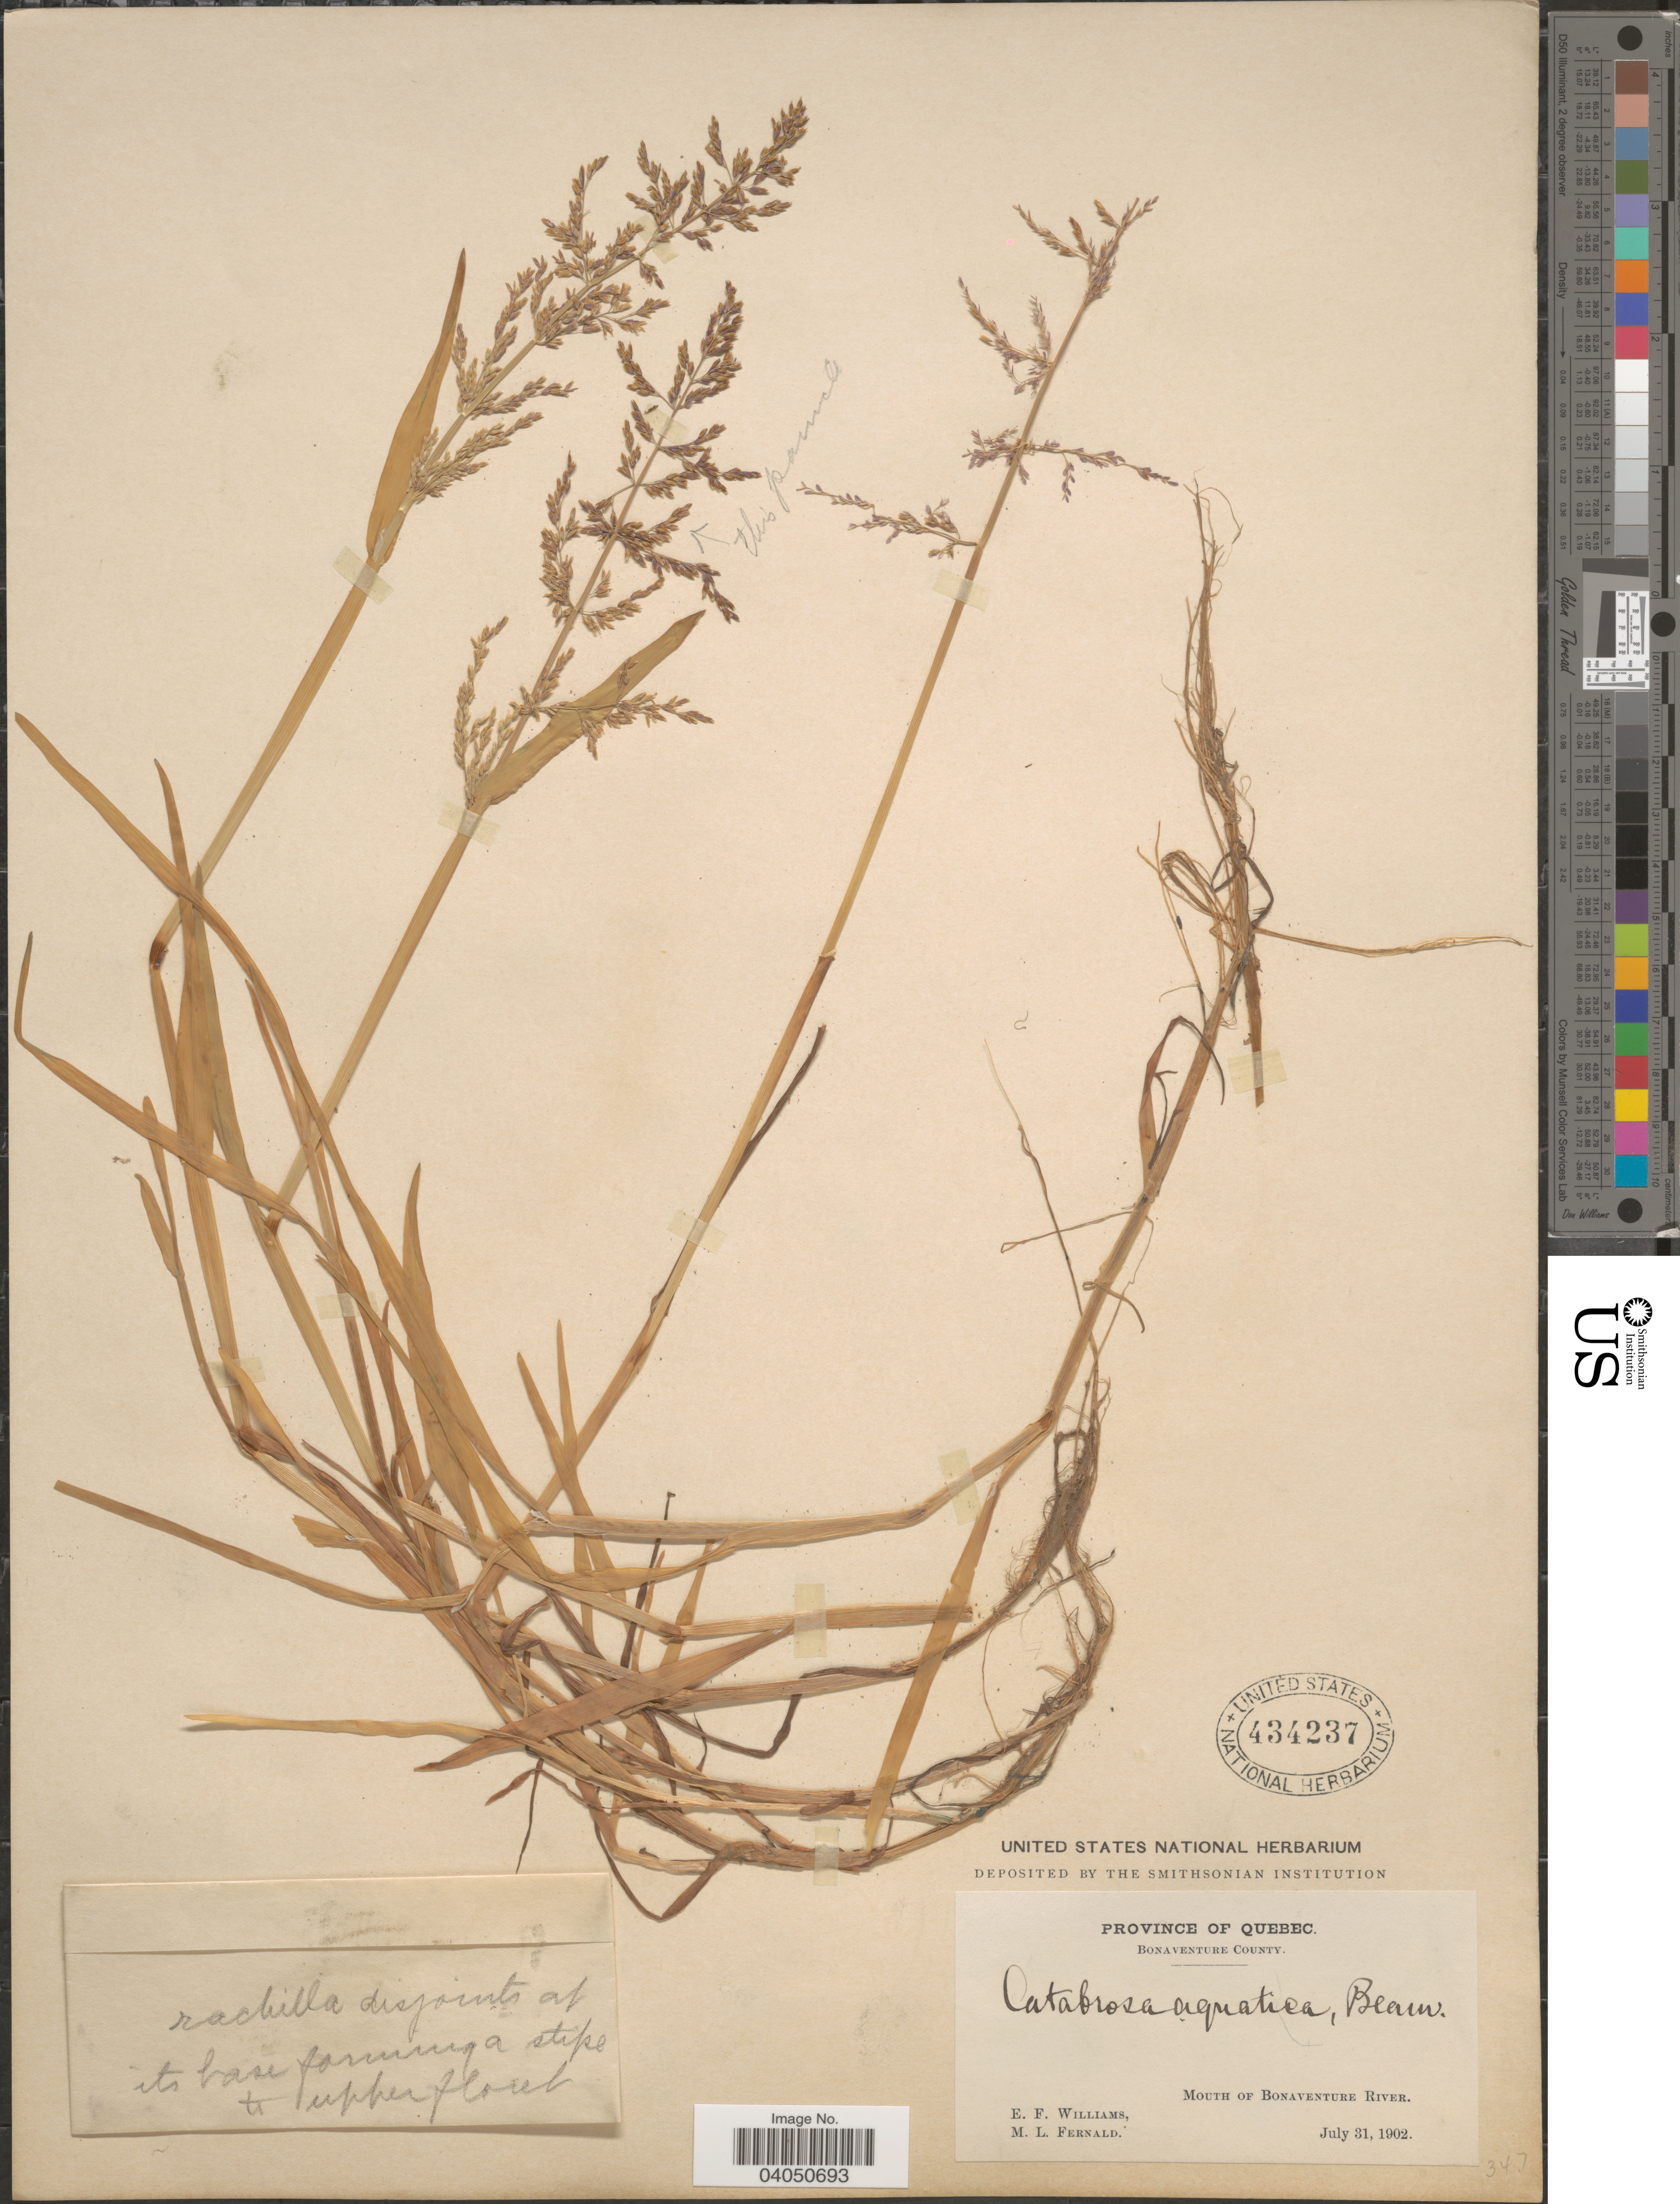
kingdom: Plantae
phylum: Tracheophyta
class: Liliopsida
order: Poales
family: Poaceae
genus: Catabrosa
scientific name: Catabrosa aquatica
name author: (L.) P. Beauv.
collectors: E. Williams & M. L. Fernald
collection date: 1902-07-31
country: Canada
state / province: Quebec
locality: Bonaventure County. Mouth of Bonaventure River.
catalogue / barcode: US 434237